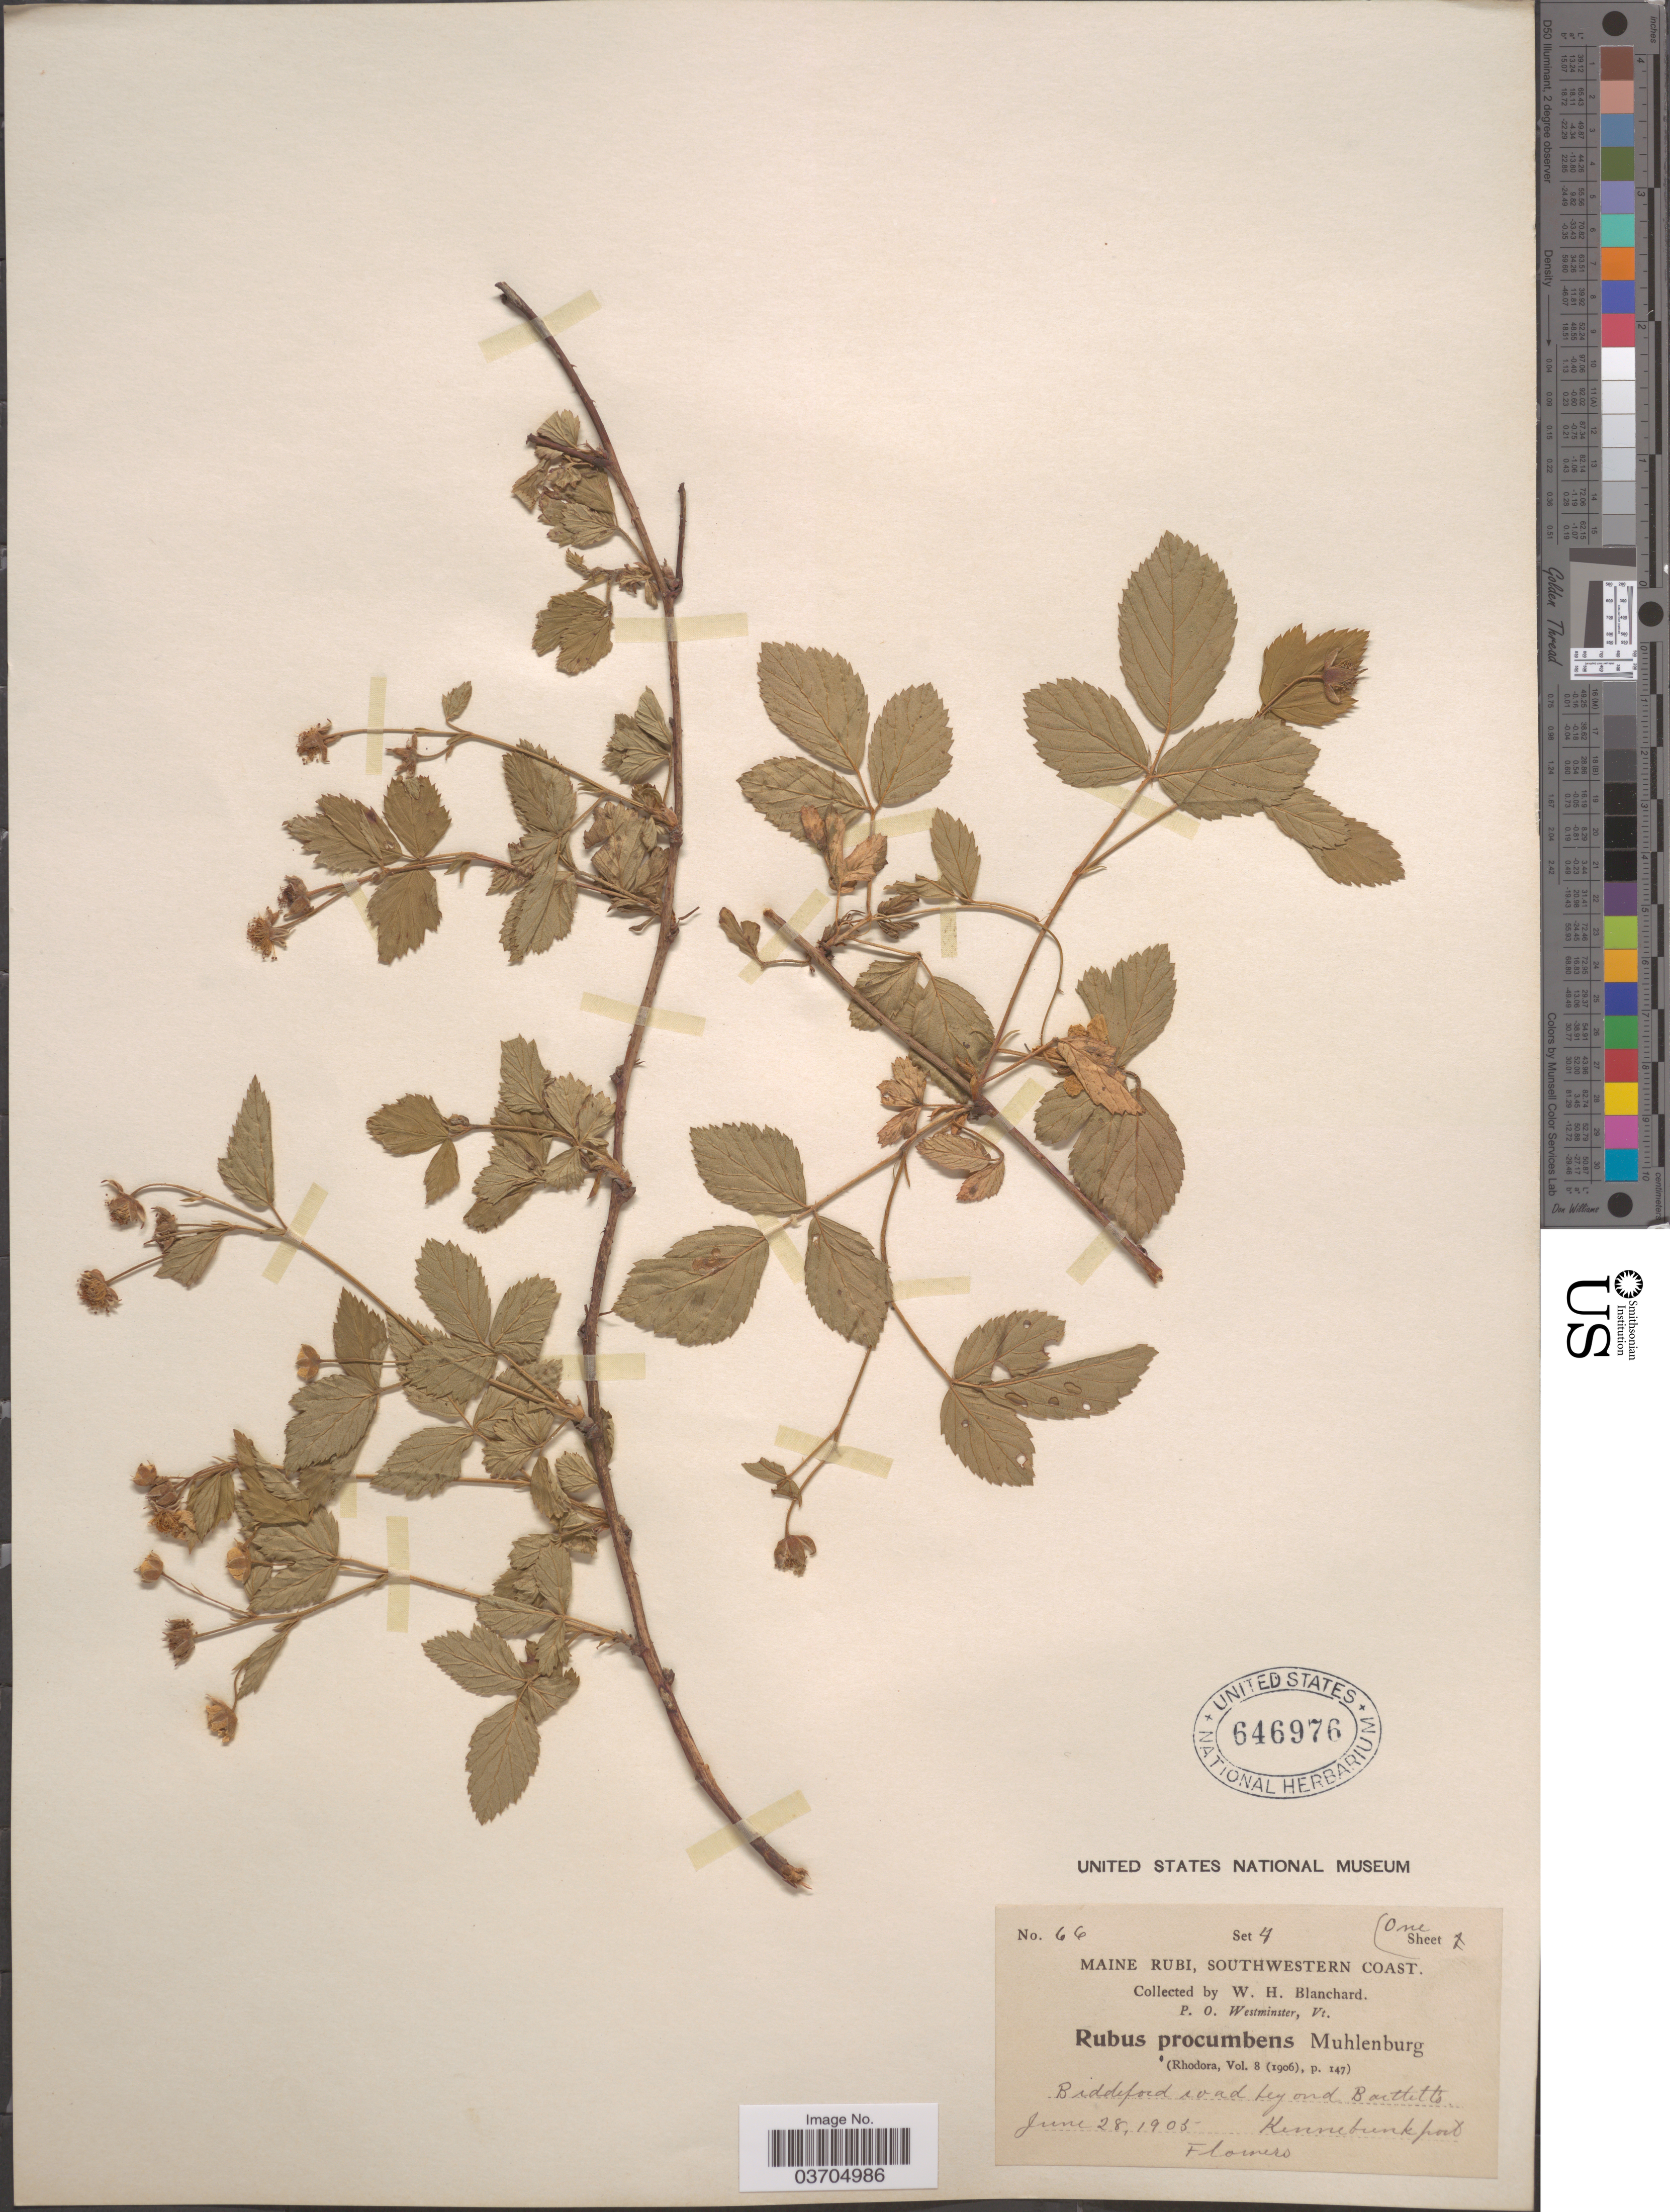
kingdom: Plantae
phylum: Tracheophyta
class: Magnoliopsida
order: Rosales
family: Rosaceae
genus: Rubus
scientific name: Rubus procumbens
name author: Muhl.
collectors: W. H. Blanchard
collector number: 66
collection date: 1905-06-28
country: United States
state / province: Maine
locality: Southwestern Coast. Biddeford road beyond Bartlett's. Kennebunkport.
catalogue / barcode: US 646976